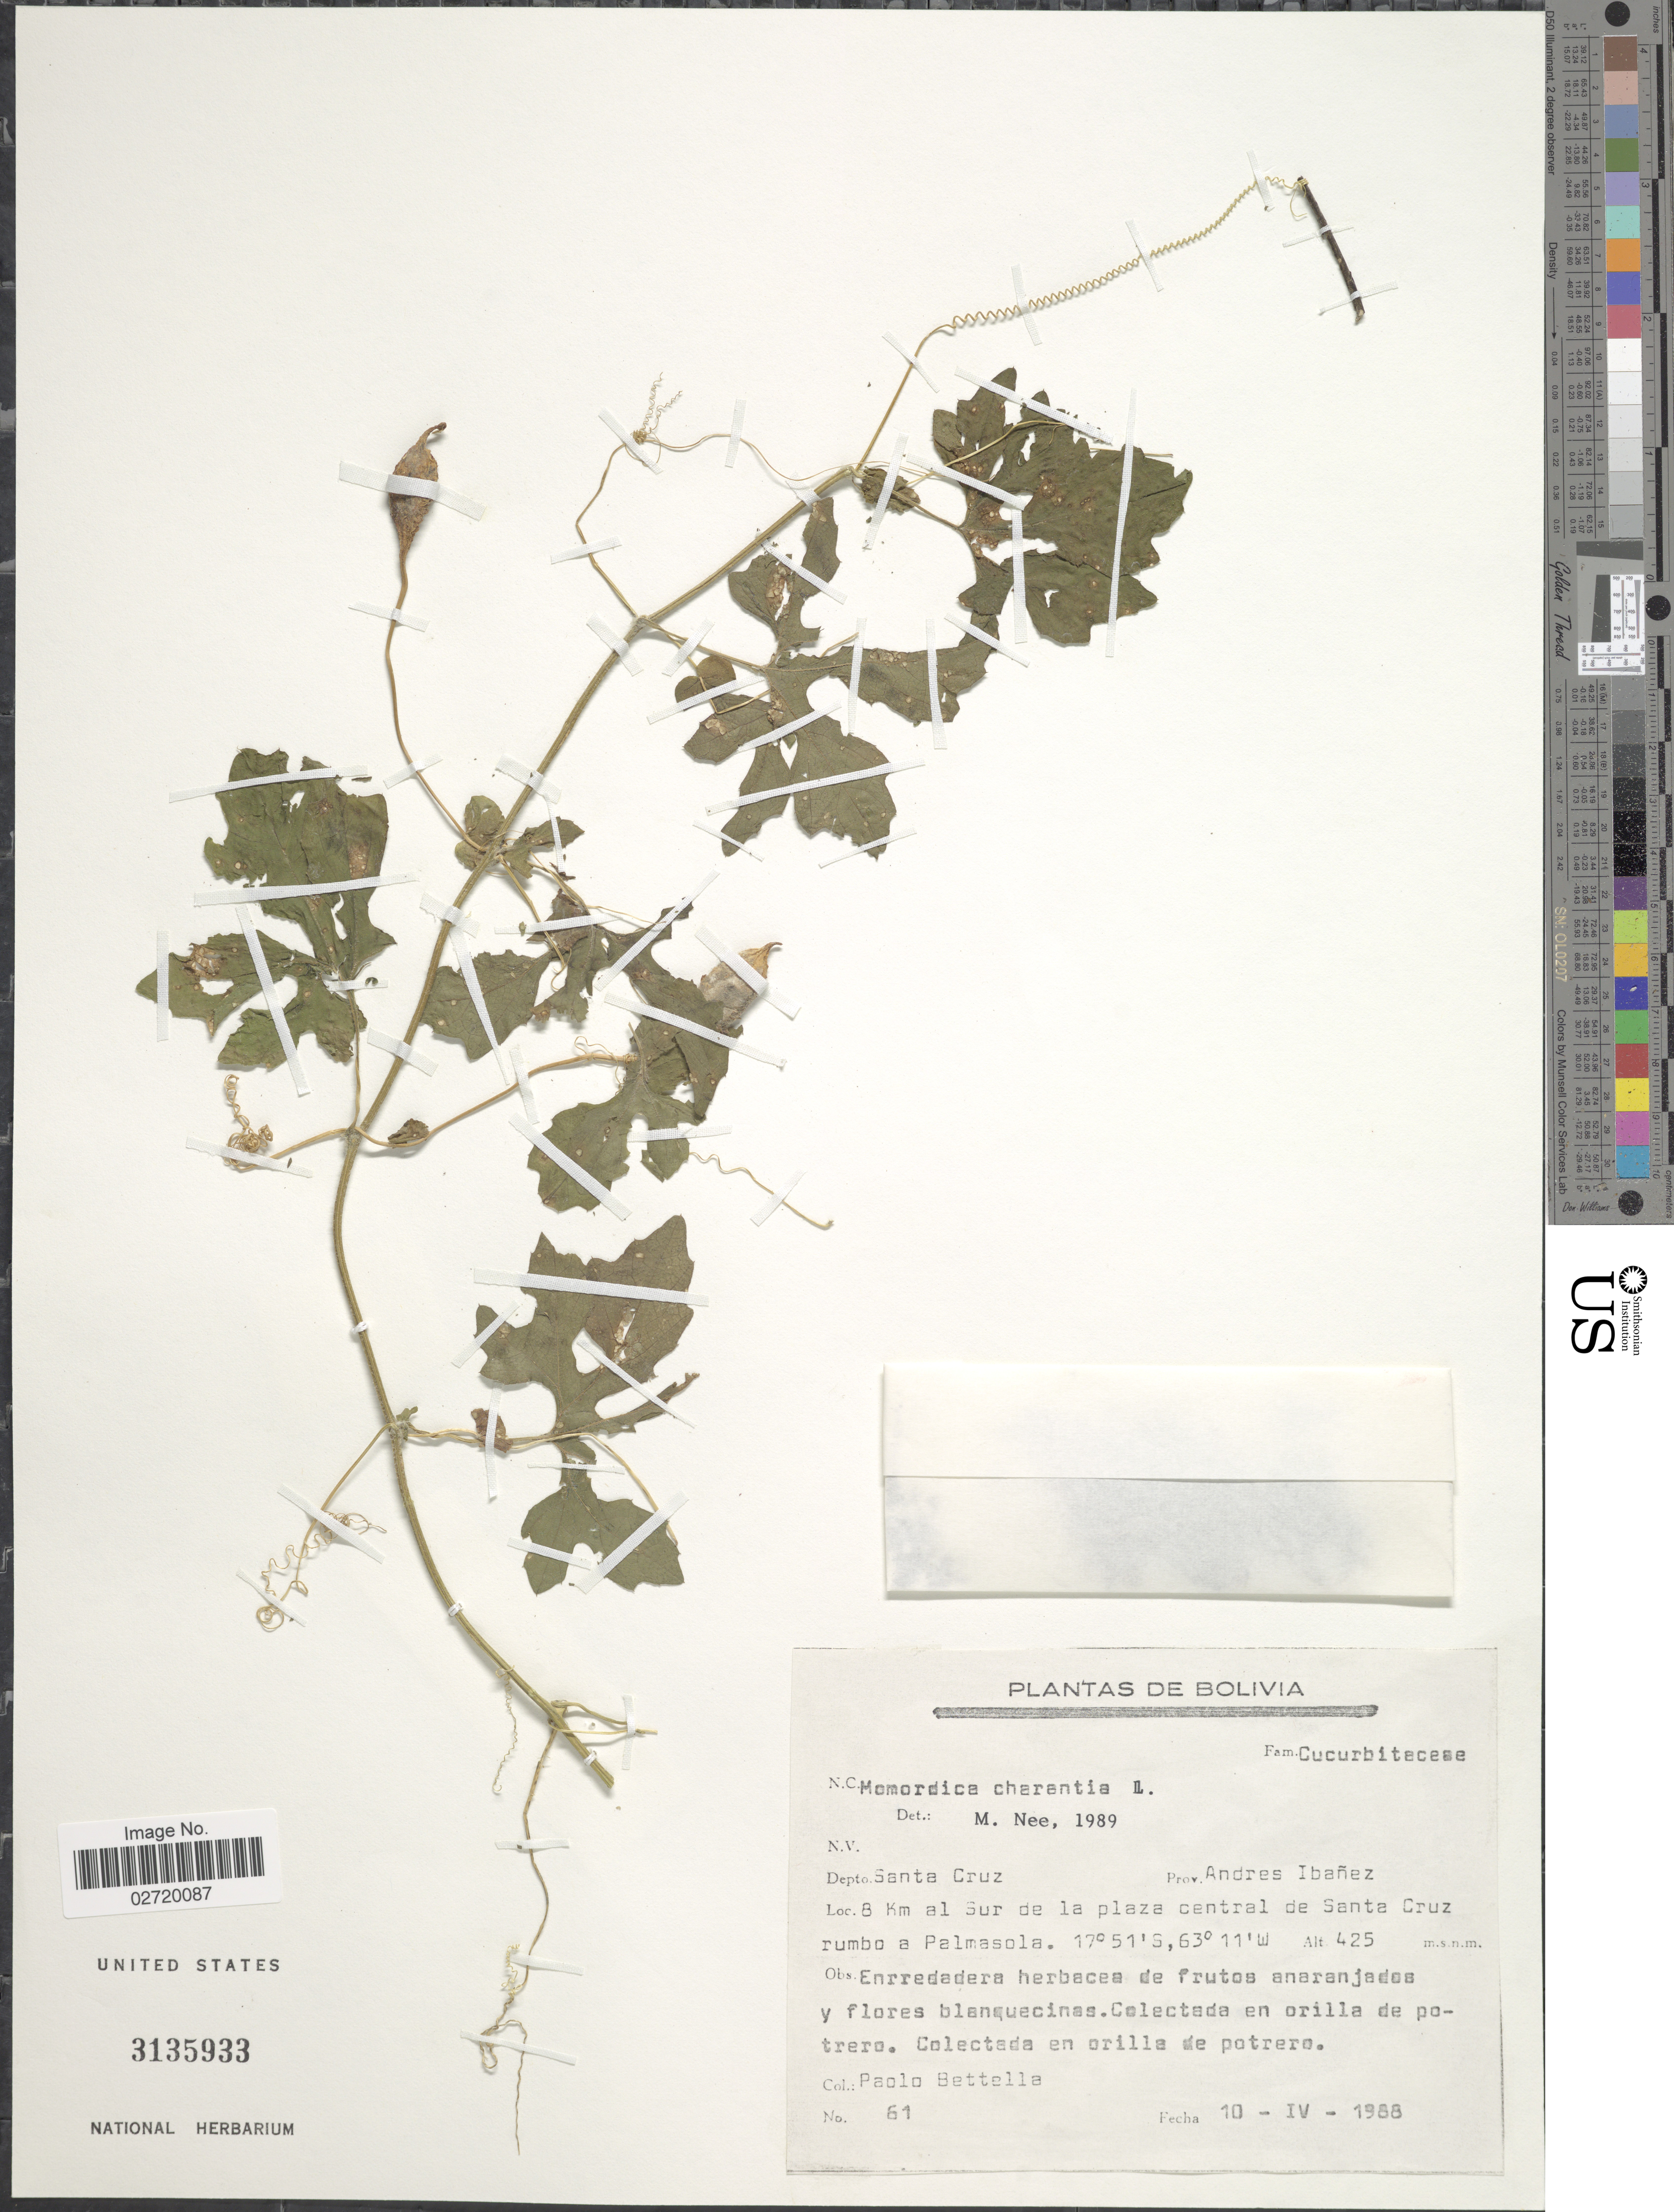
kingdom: Plantae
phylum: Tracheophyta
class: Magnoliopsida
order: Cucurbitales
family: Cucurbitaceae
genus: Momordica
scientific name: Momordica charantia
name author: L.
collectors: P. Bettella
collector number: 61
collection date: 1988-04-10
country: Bolivia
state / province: Santa Cruz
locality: Prov. Andres Ibanez. 8 Km al Sur de la plaza central de Santa Cruz rumbo a Palmasola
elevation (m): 425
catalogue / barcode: US 3135933